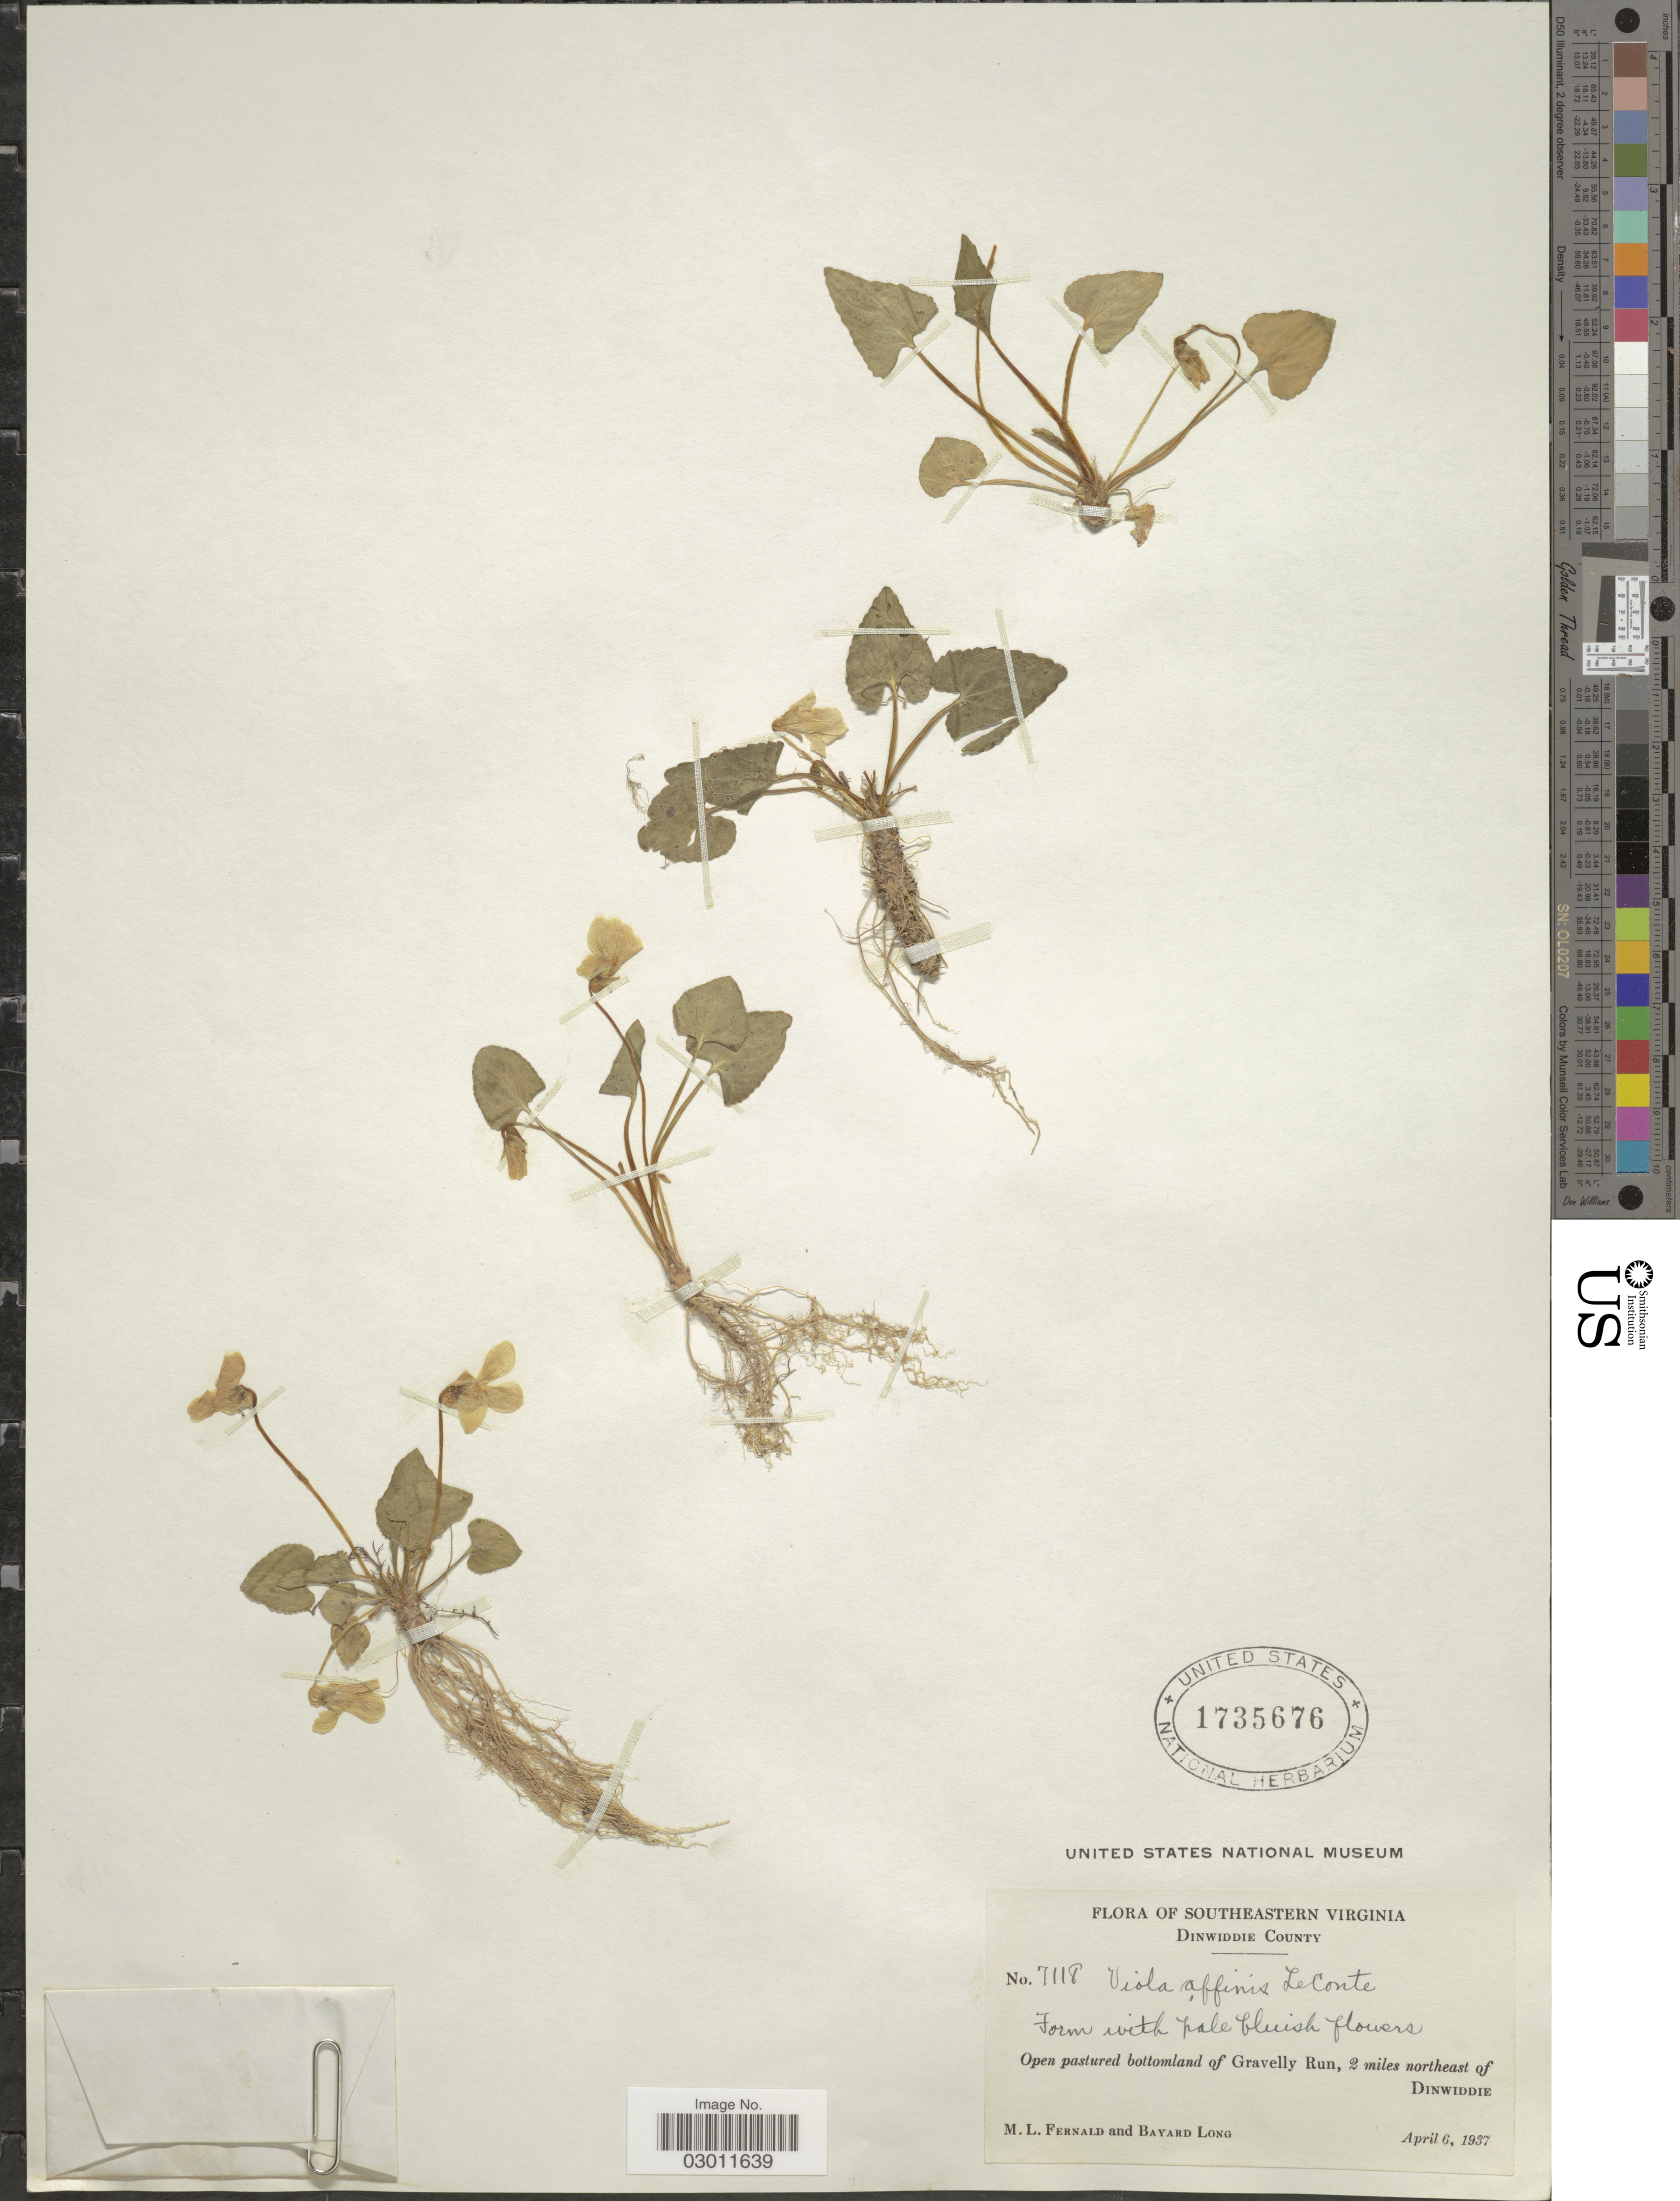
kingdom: Plantae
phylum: Tracheophyta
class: Magnoliopsida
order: Malpighiales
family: Violaceae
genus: Viola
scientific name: Viola affinis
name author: LeConte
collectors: M. L. Fernald & B. Long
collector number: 7118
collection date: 1937-04-06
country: United States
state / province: Virginia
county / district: Dinwiddie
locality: Southeastern Virginia, Dinwiddie County, Open pastured bottomland of Gravelly Run, 2 miles northeast of Dinwiddie.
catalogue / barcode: US 1735676